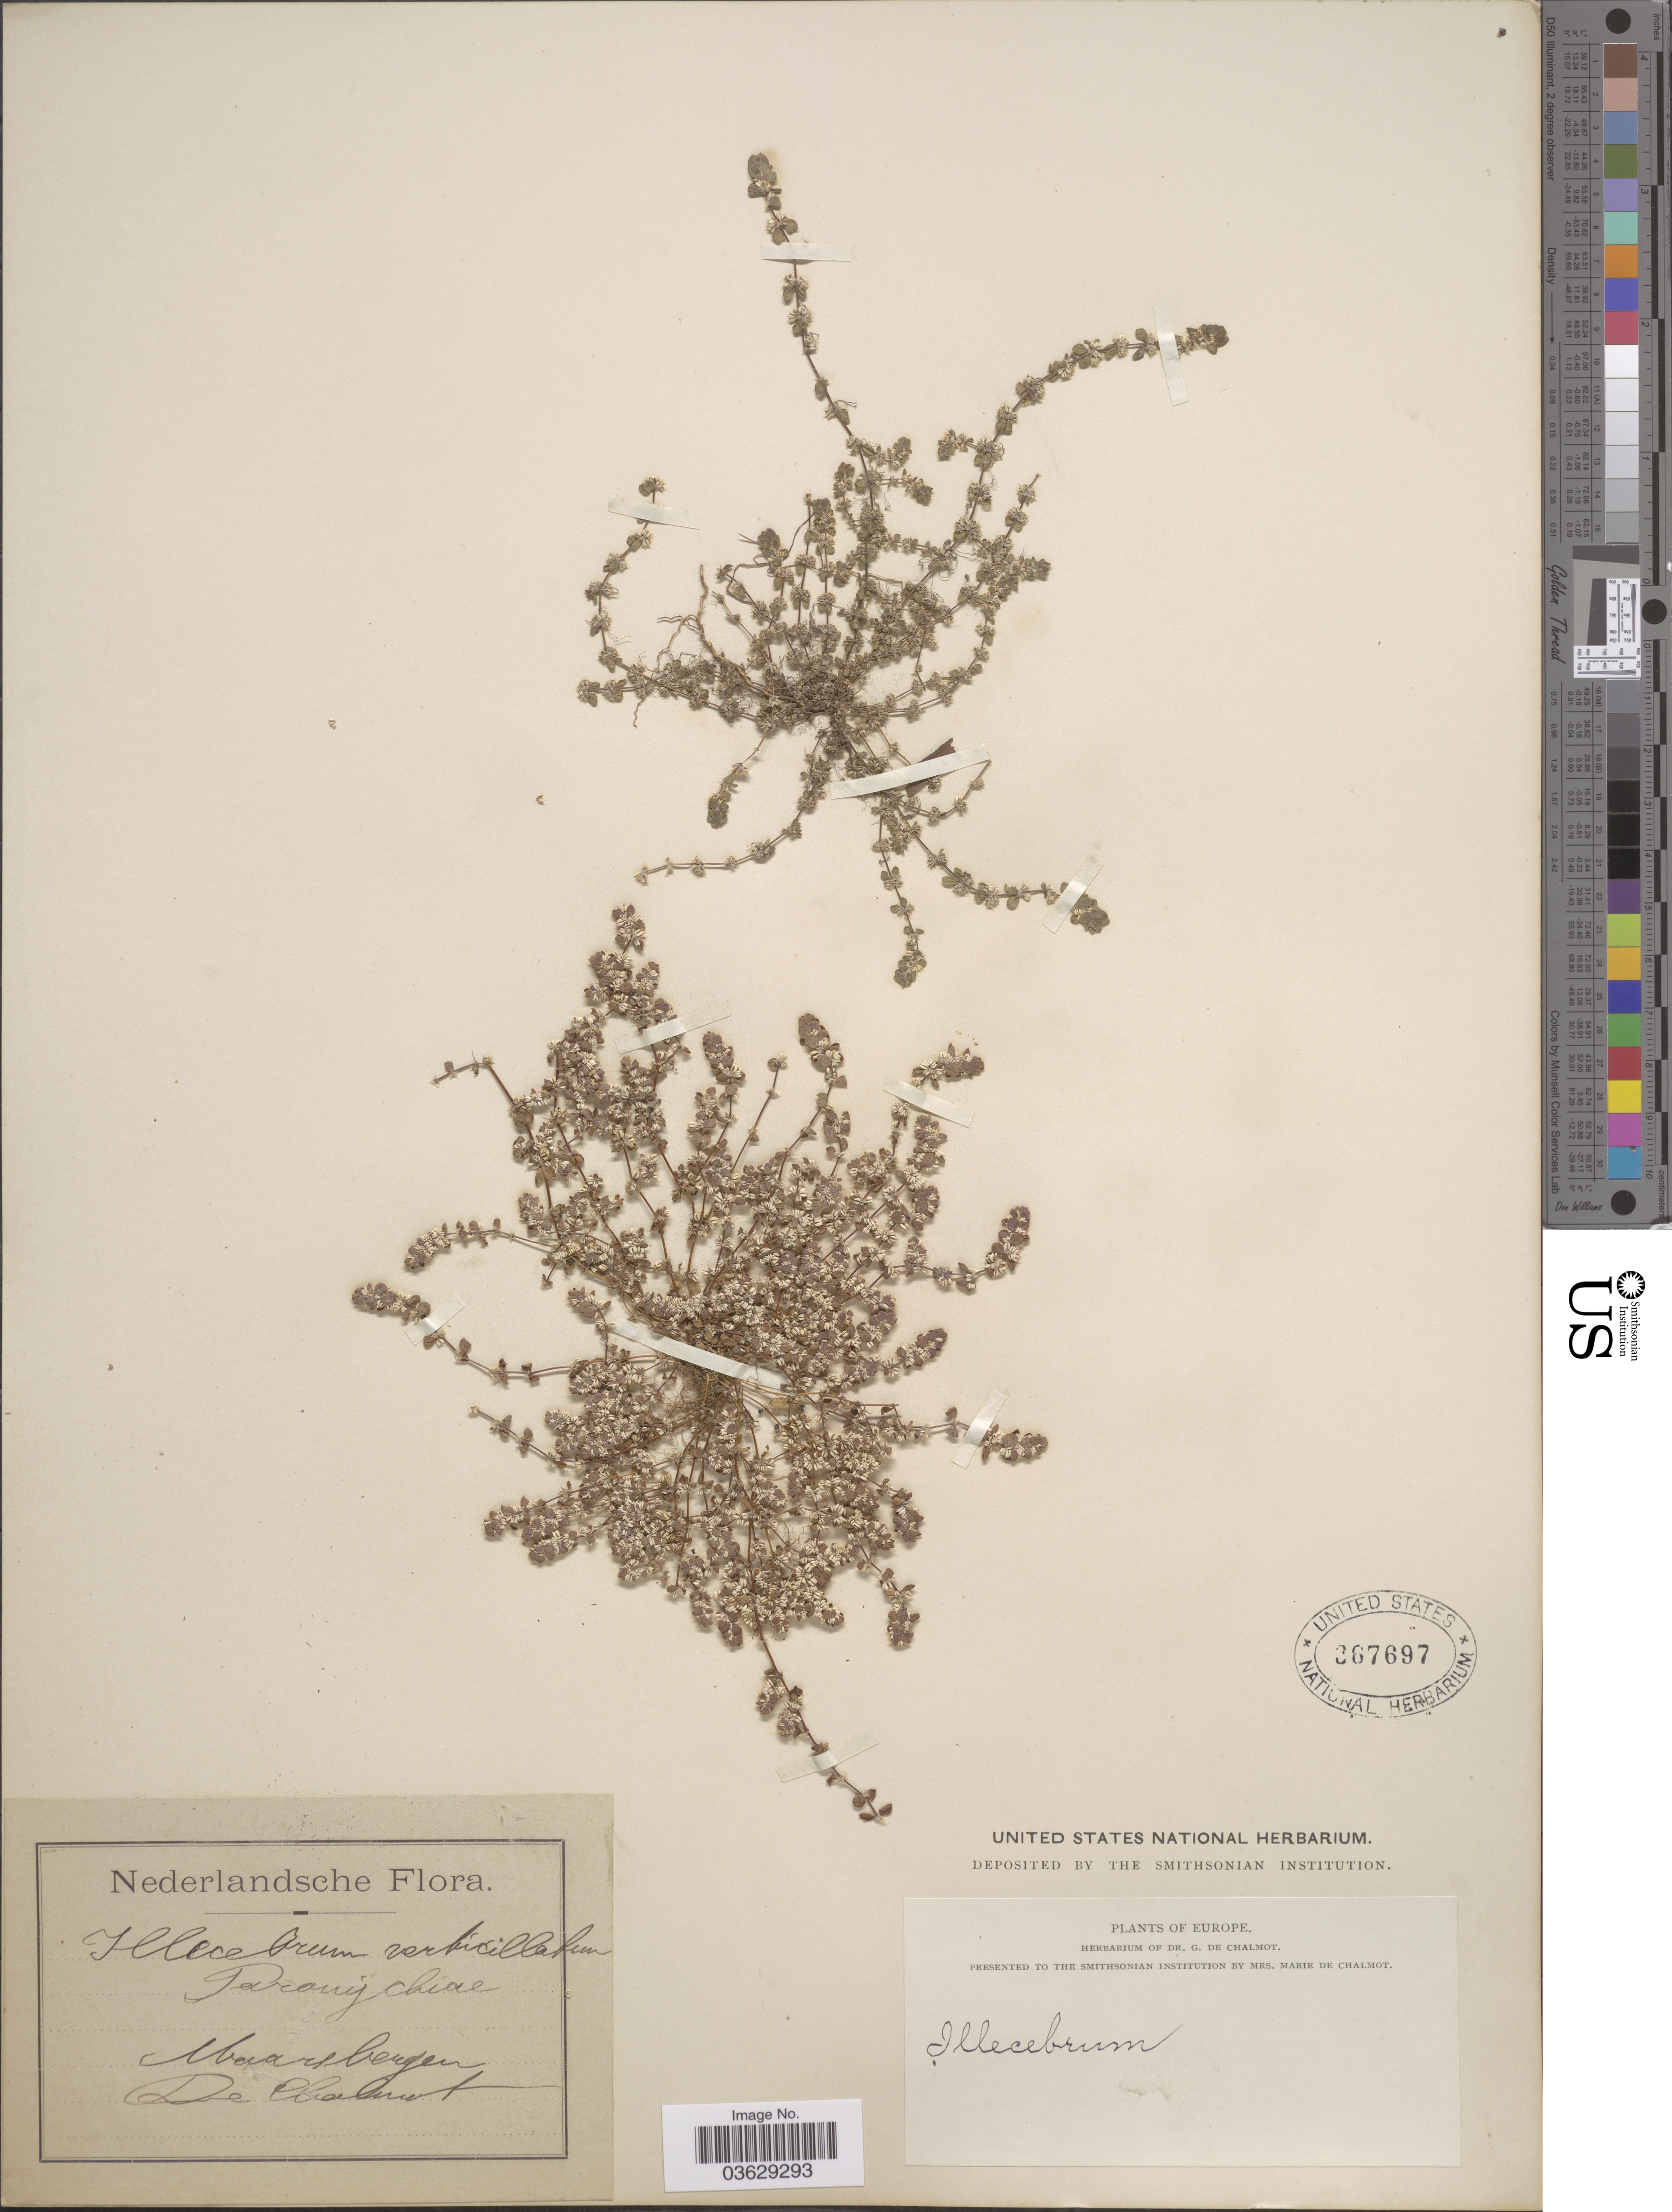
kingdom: Plantae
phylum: Tracheophyta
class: Magnoliopsida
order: Caryophyllales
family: Caryophyllaceae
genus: Illecebrum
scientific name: Illecebrum verticillatum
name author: L.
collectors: G. de Chalmot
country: Netherlands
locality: Nederlandsche. Maarsbergen.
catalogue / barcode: US 367697